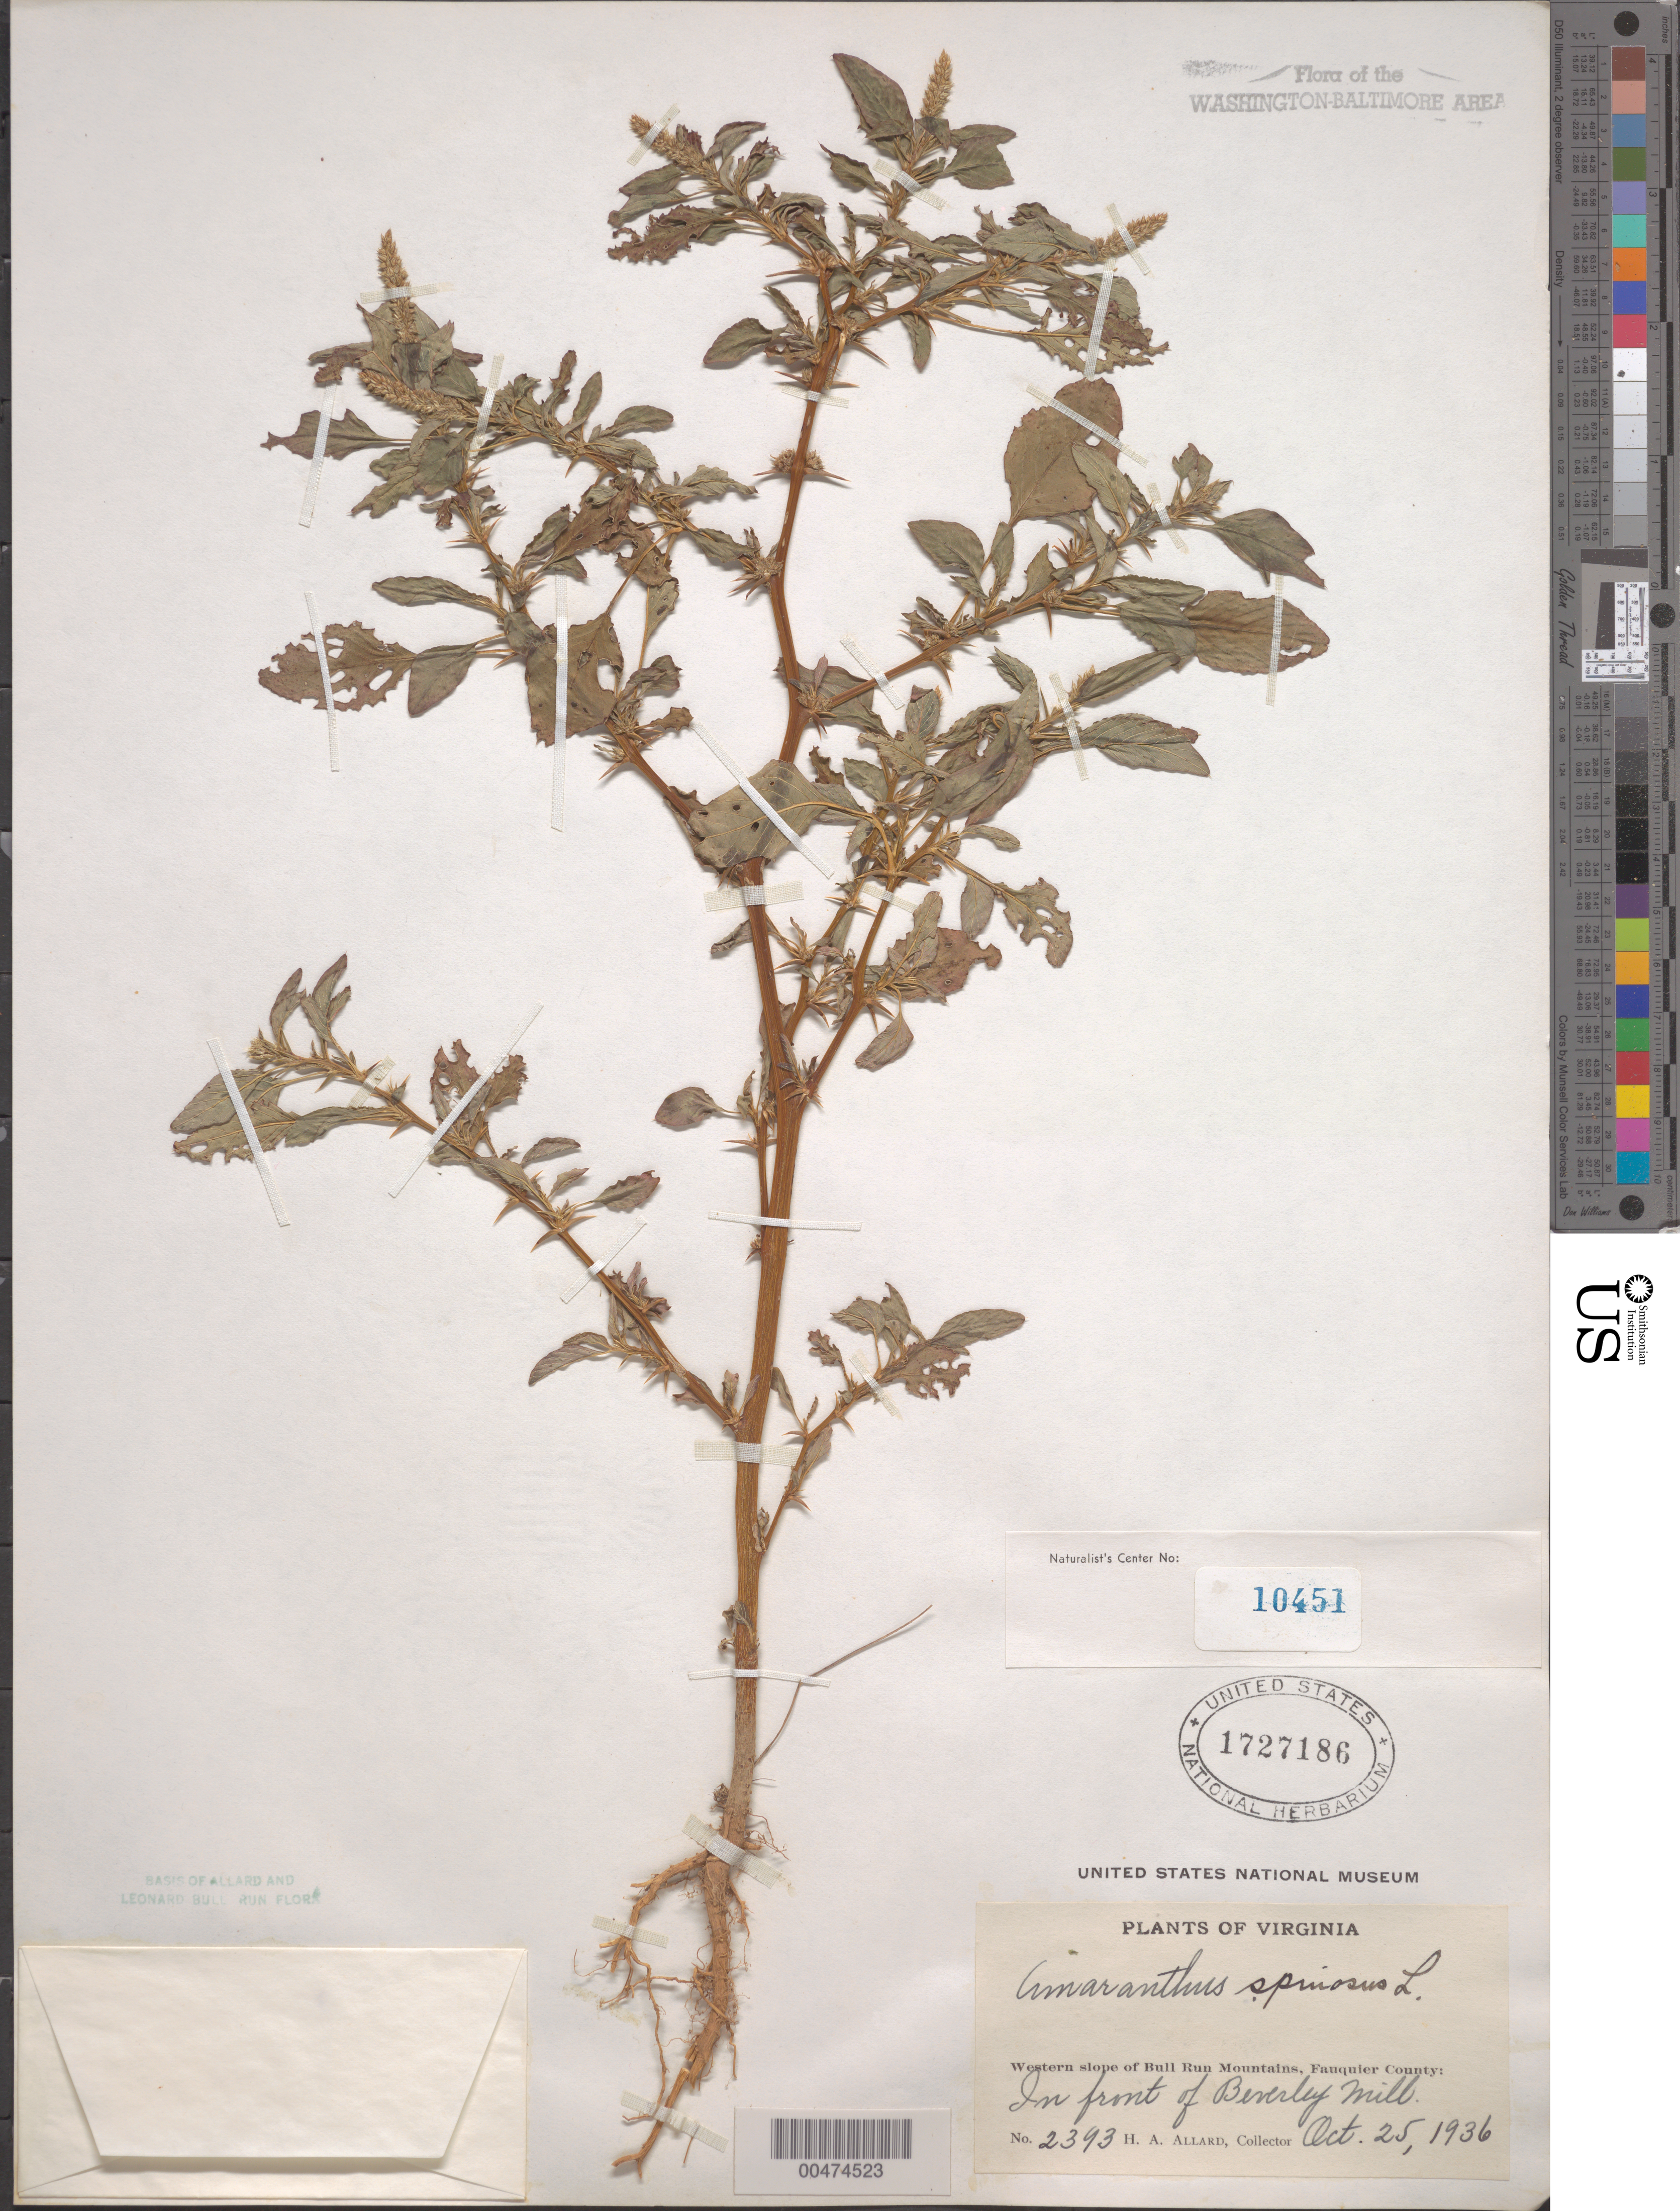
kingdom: Plantae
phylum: Tracheophyta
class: Magnoliopsida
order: Caryophyllales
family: Amaranthaceae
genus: Amaranthus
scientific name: Amaranthus spinosus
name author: L.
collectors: H. A. Allard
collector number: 2393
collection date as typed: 25 Oct 1936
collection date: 1936-10-25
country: United States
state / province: Virginia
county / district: Fauquier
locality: around Beverley, west slope of Bull Run Mts. Bull Run Mts.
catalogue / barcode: US 1727186